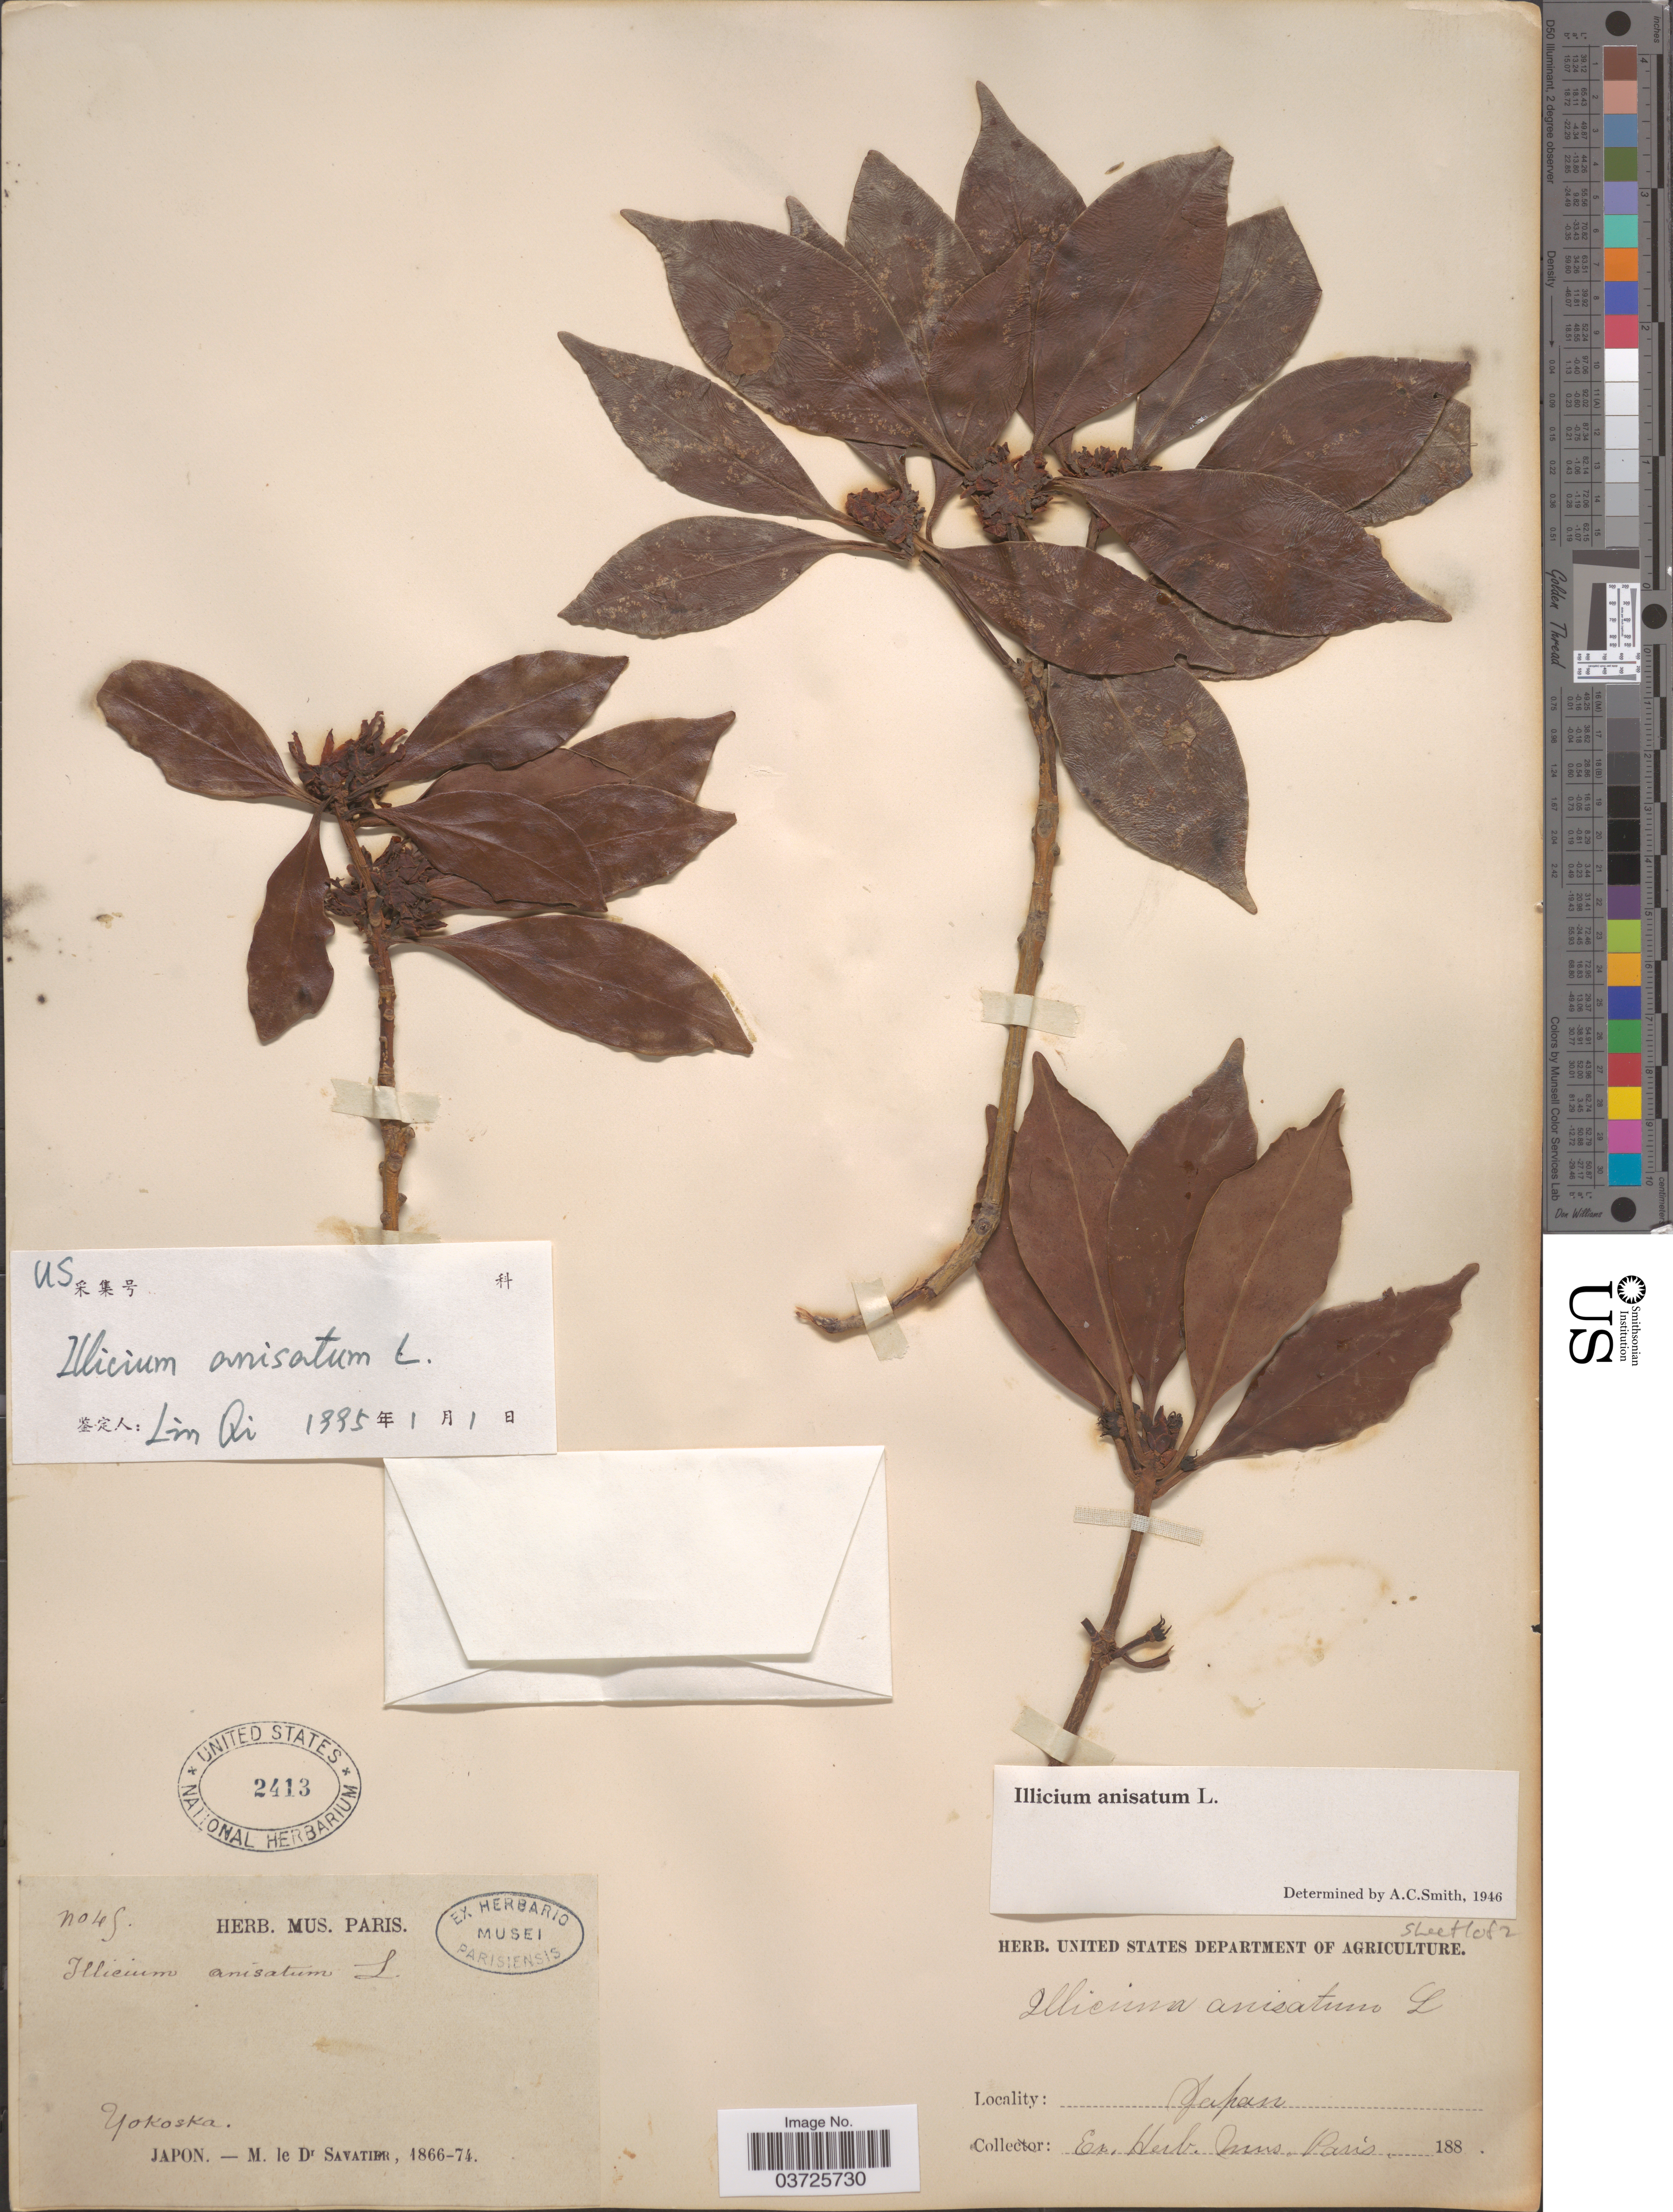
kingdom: Plantae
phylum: Tracheophyta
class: Magnoliopsida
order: Austrobaileyales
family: Schisandraceae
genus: Illicium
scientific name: Illicium anisatum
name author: L.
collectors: M. Savatier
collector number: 45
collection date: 1866/1874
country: Japan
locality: Yokoska.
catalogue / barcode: US 2413